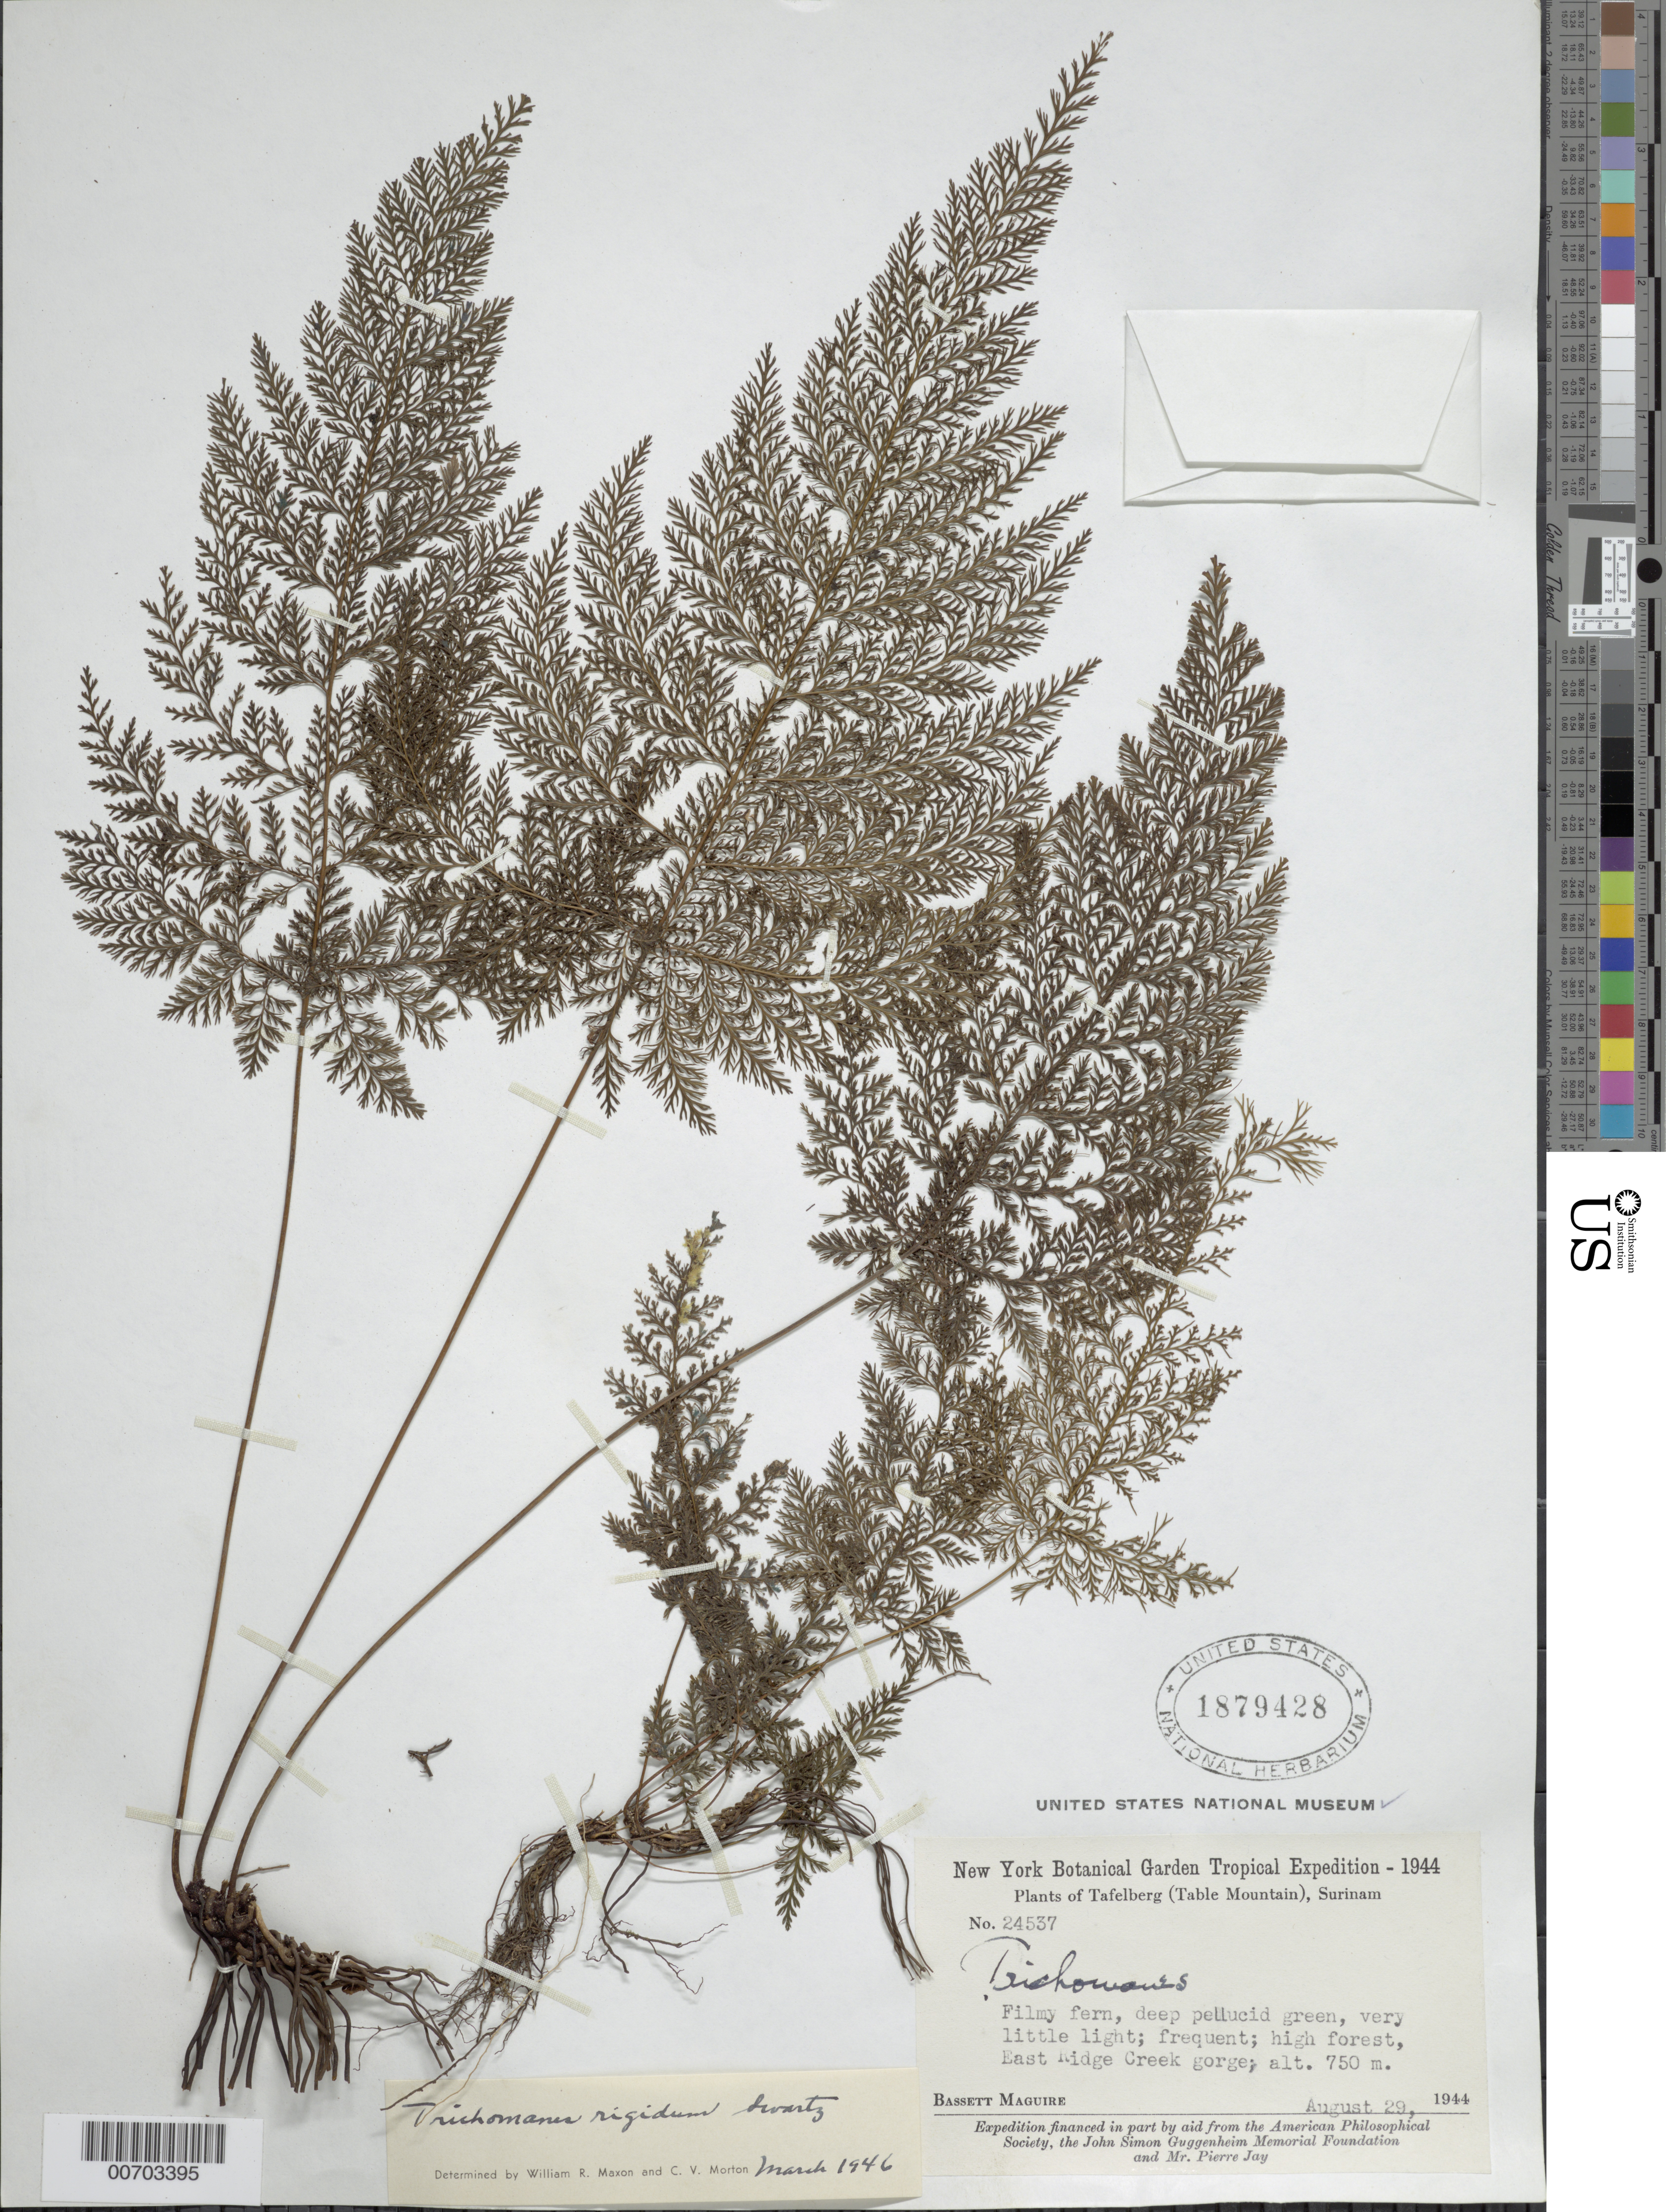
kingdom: Plantae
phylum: Tracheophyta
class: Polypodiopsida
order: Hymenophyllales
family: Hymenophyllaceae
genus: Abrodictyum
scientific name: Abrodictyum rigidum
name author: (Sw.) Ebihara & Dubuisson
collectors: B. Maguire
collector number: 24537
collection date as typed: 29-Aug-44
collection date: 1944-08-29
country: Suriname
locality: Tafelberg (Table Mountain), East Ridge Creek Gorge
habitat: High forest, little light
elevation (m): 750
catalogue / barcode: US 1879428